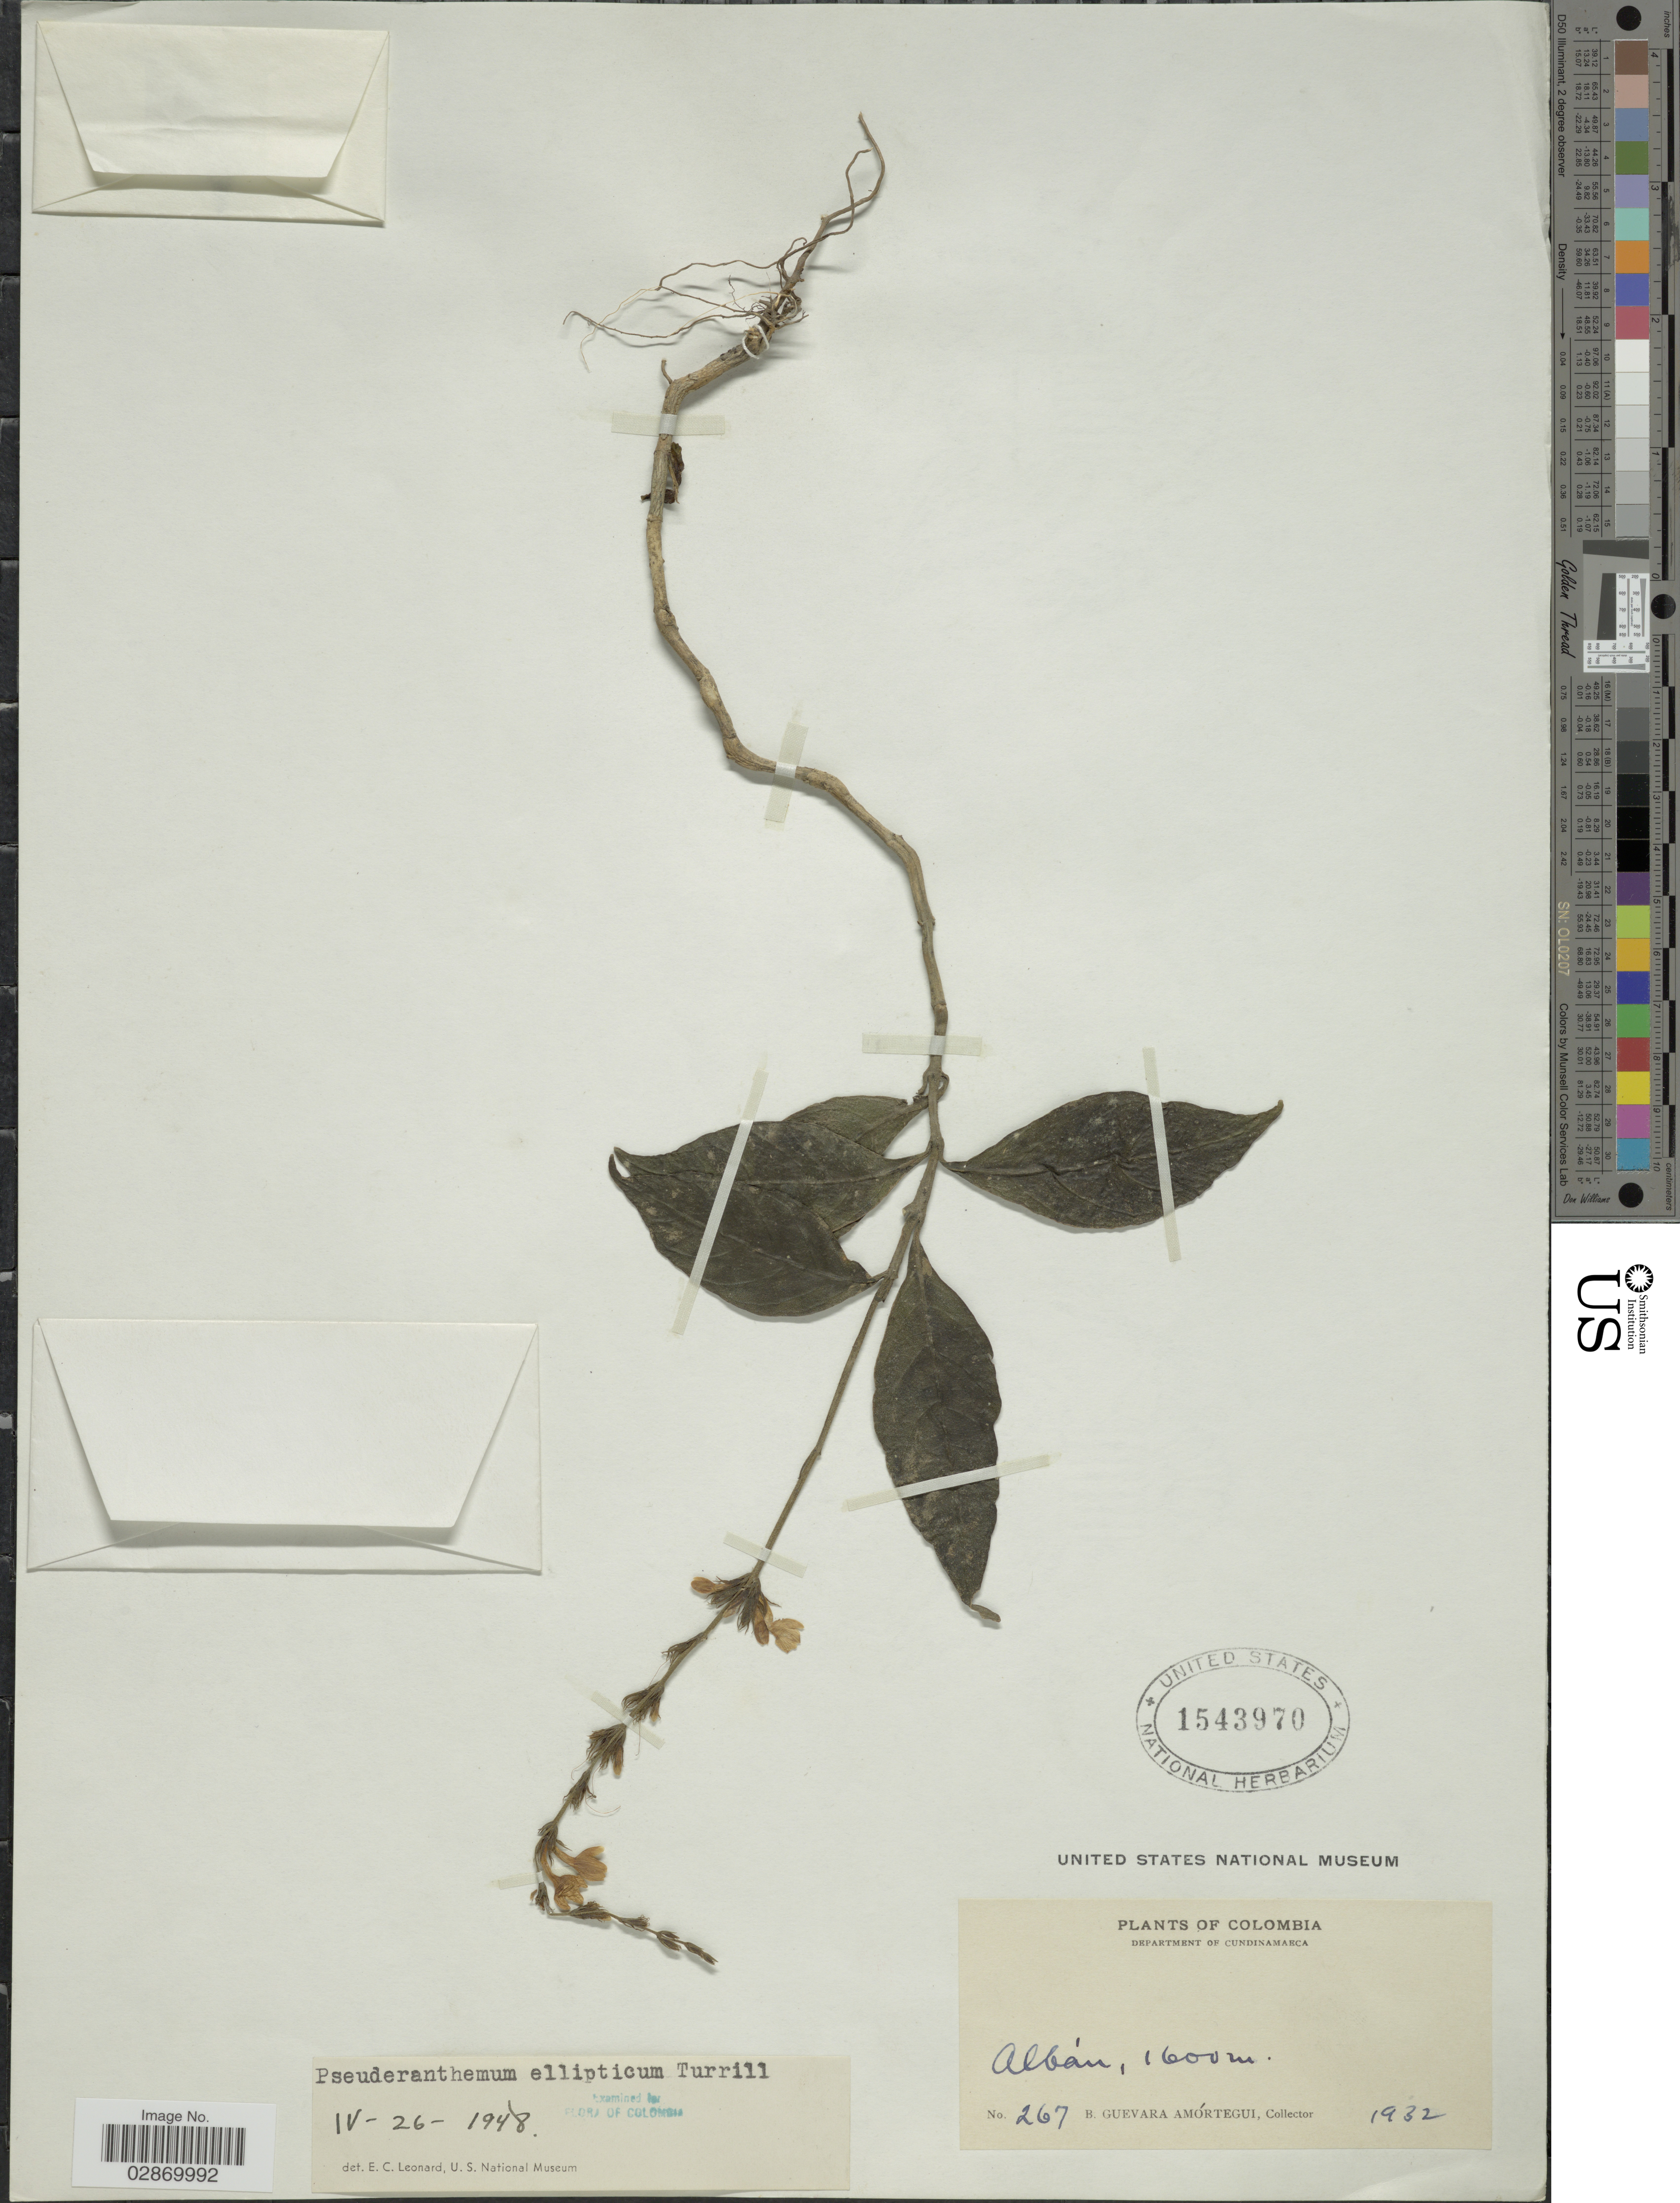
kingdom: Plantae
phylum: Tracheophyta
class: Magnoliopsida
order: Lamiales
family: Acanthaceae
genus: Pseuderanthemum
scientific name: Pseuderanthemum interruptum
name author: (Kunth) V.M. Baum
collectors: B. Guevara Amortegui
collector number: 267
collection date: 1932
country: Colombia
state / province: Cundinamarca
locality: Department of Cundinamarca, Albán.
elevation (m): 1600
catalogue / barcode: US 1543970